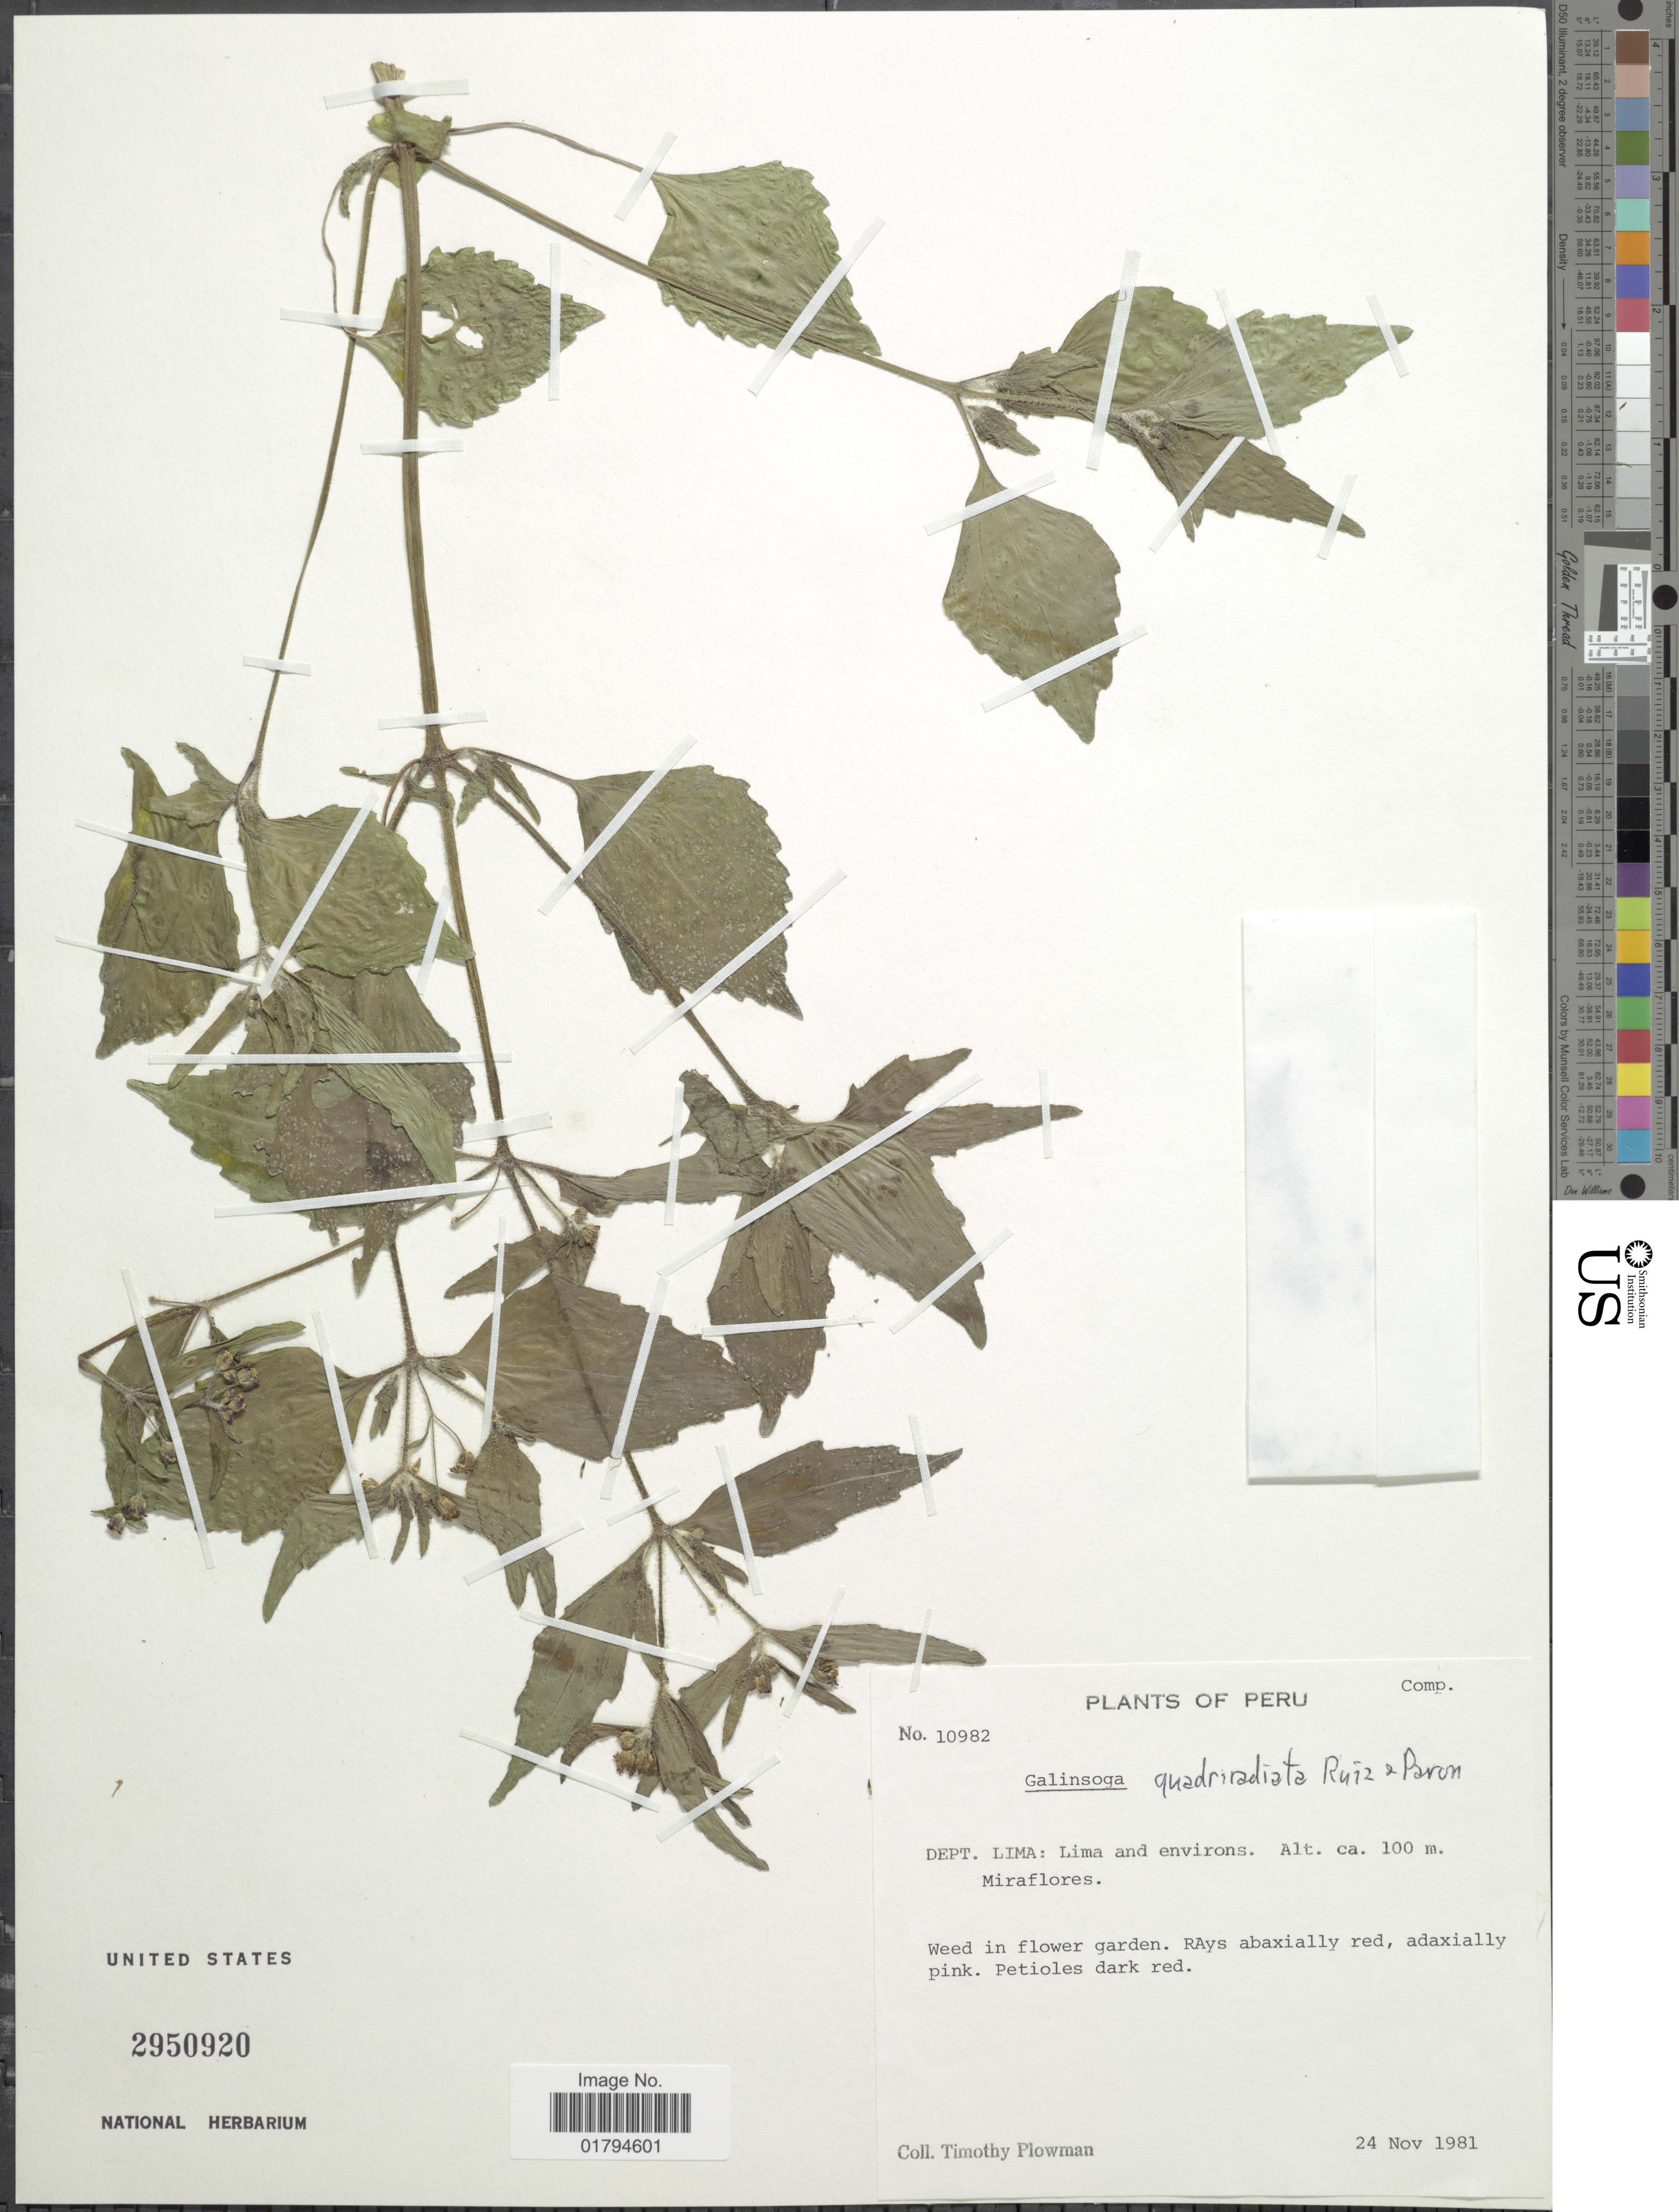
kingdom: Plantae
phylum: Tracheophyta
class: Magnoliopsida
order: Asterales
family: Asteraceae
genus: Galinsoga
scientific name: Galinsoga quadriradiata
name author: Ruiz & Pav.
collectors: T. Plowman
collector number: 10982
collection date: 1981-11-24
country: Peru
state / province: Lima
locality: Lima and environs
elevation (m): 100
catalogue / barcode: US 2950920